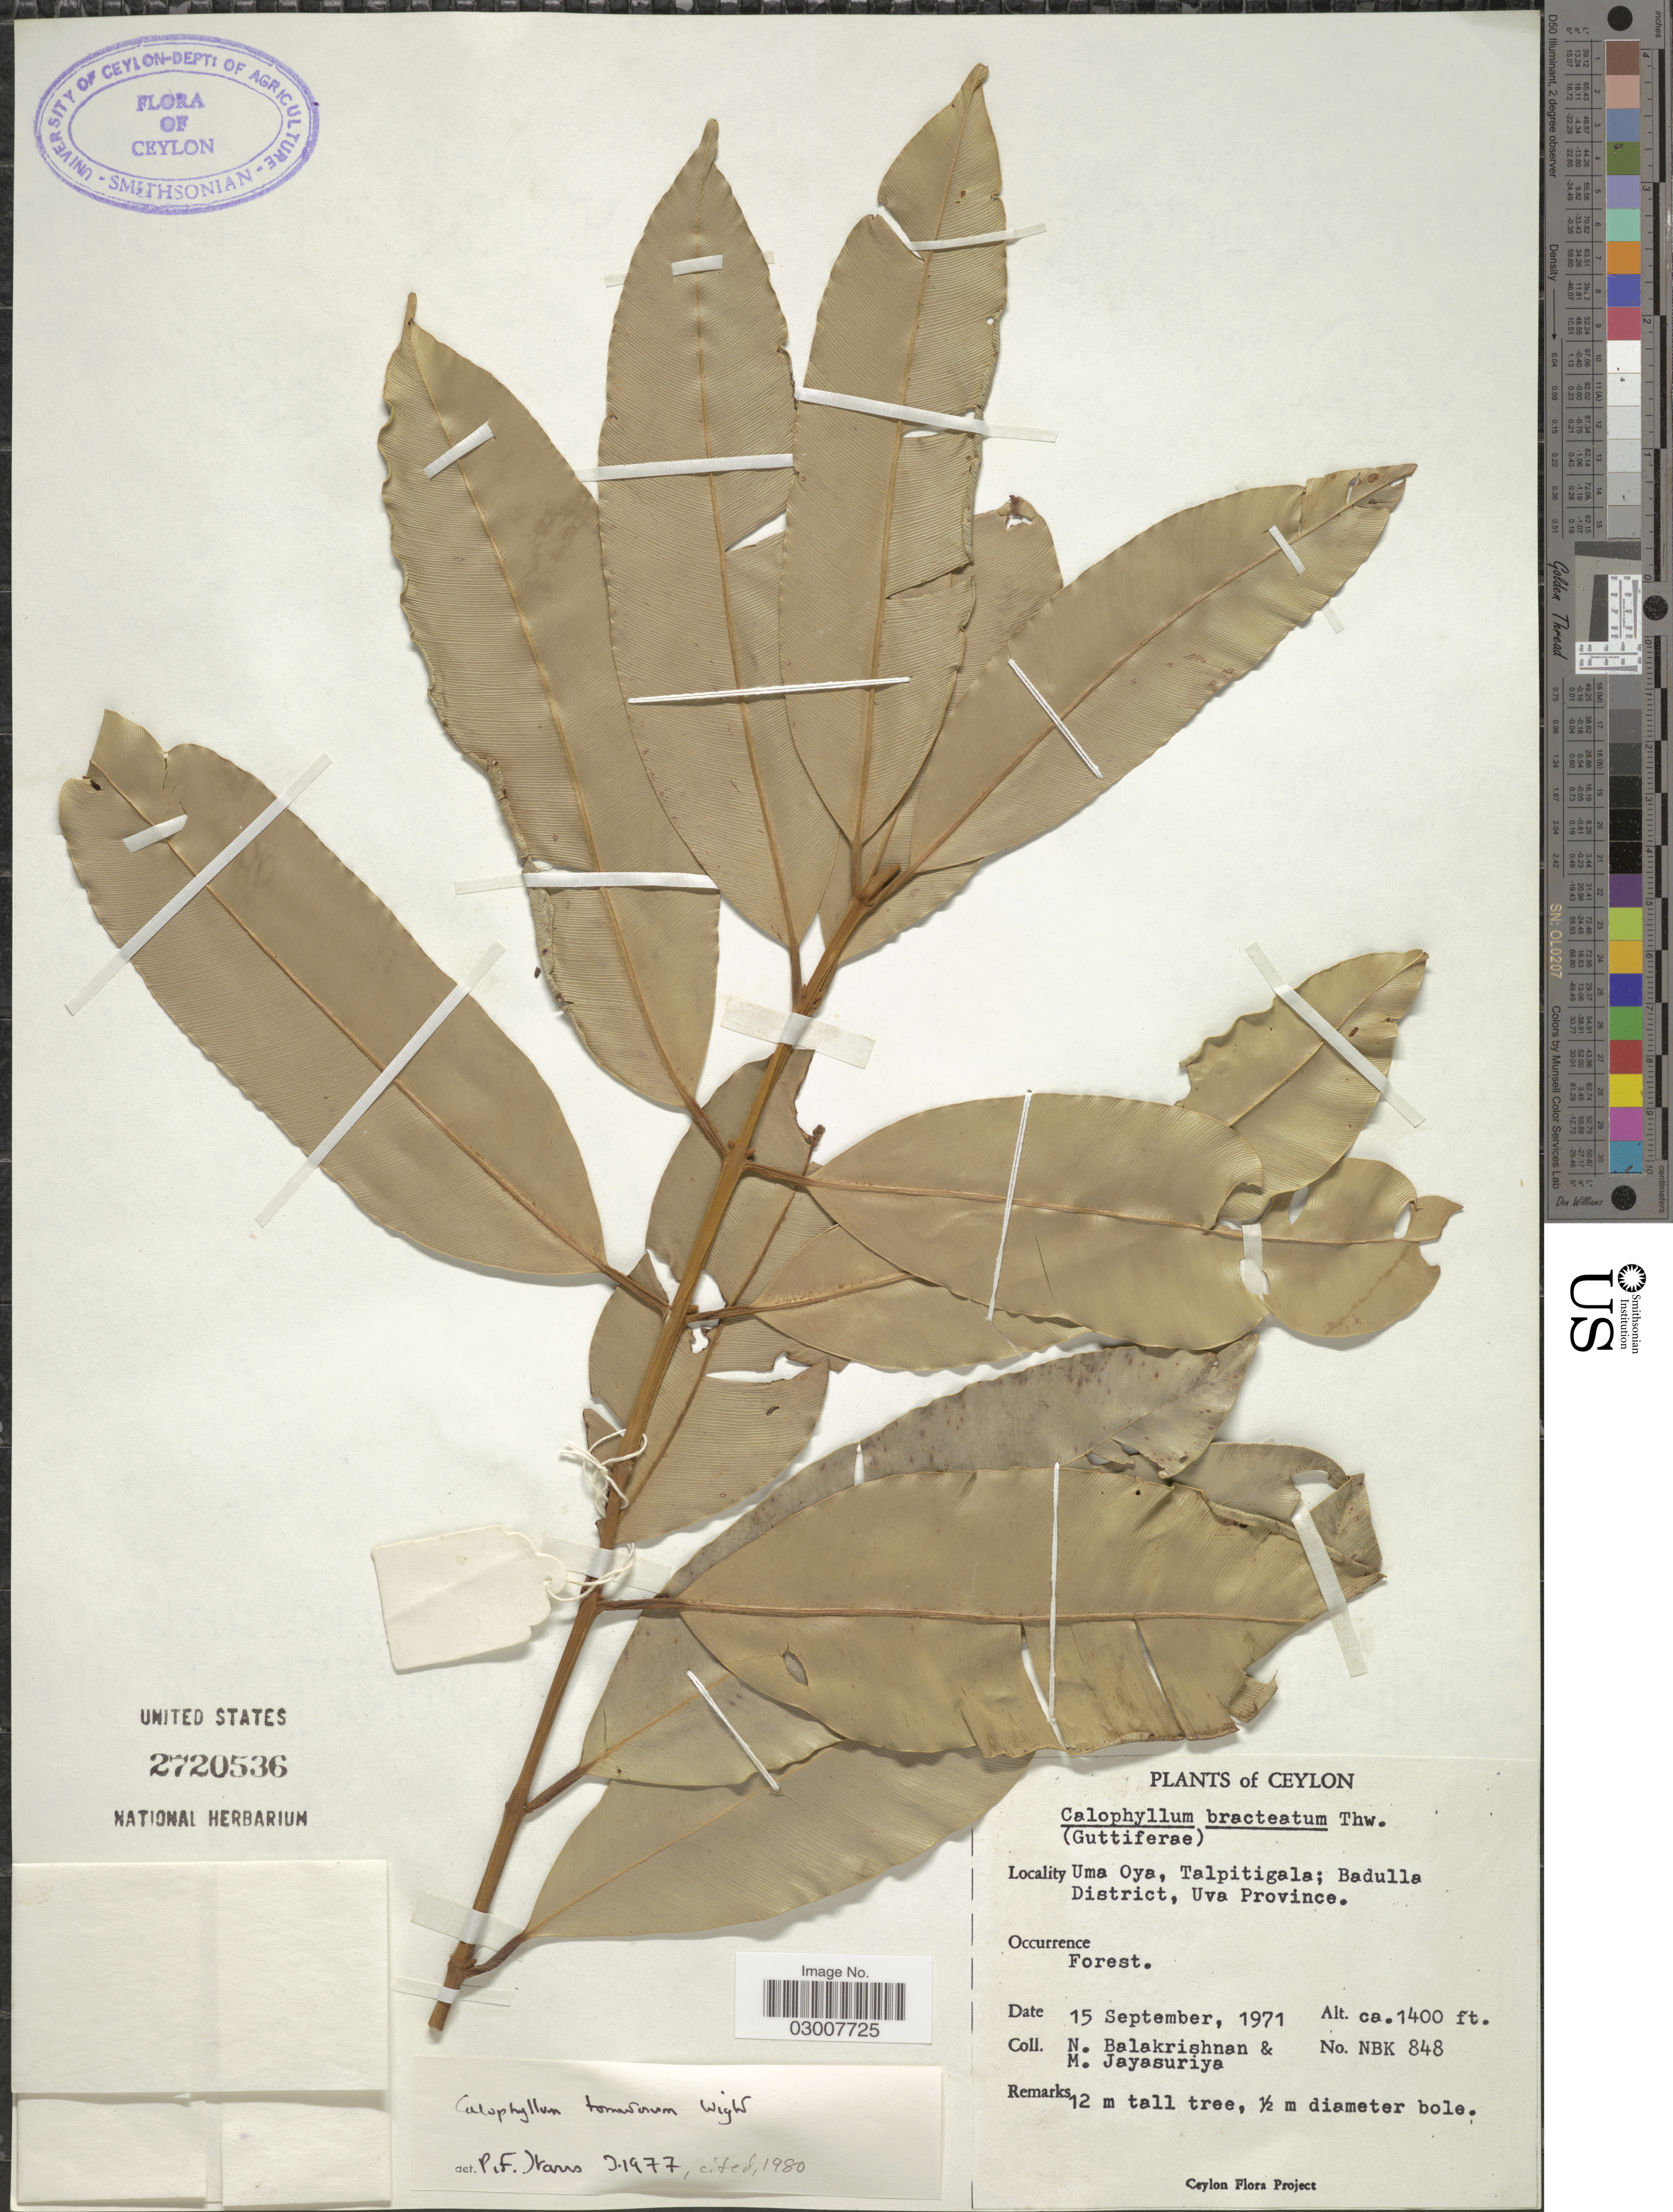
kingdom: Plantae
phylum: Tracheophyta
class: Magnoliopsida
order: Malpighiales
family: Calophyllaceae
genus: Calophyllum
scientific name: Calophyllum tomentosum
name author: Wight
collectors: N. Balakrishnan & M. Jayasuriya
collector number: NBK848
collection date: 1971-09-15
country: Sri Lanka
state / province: Uva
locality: Ceylon. Uma Oya, Talpitigala; Badulla District.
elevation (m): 427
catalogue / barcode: US 2720536